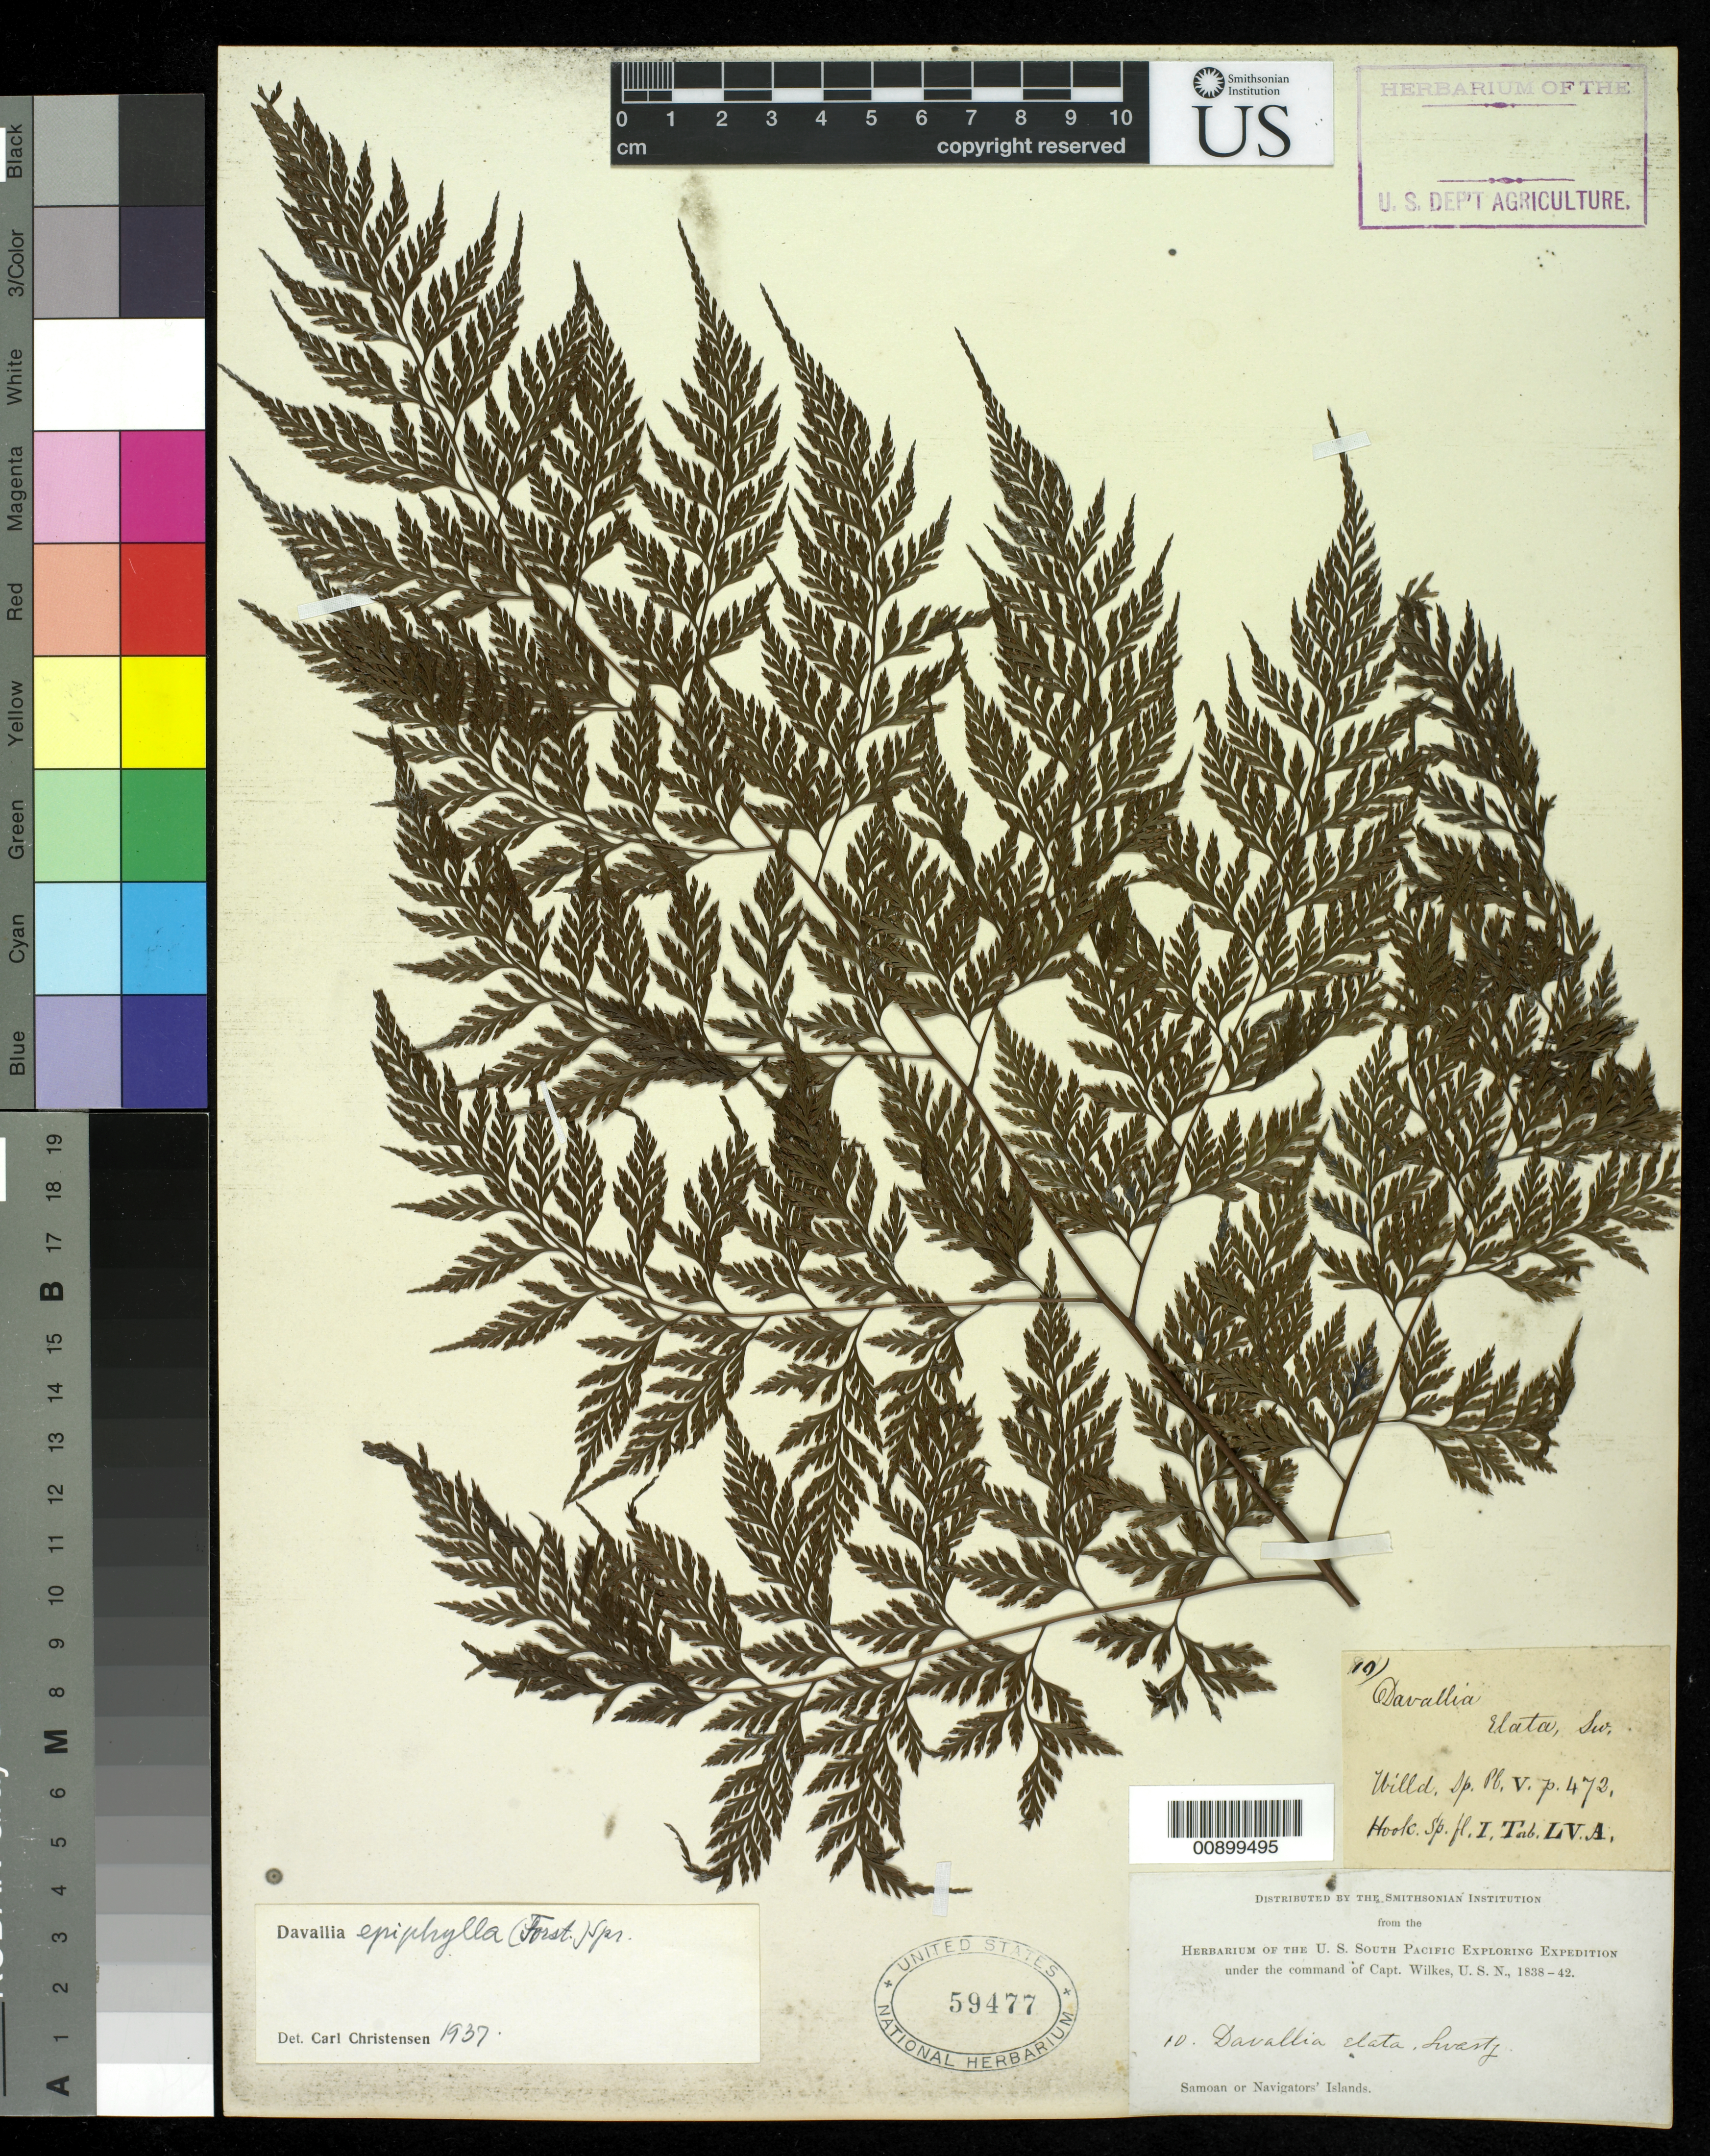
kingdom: Plantae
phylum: Tracheophyta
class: Polypodiopsida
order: Polypodiales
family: Davalliaceae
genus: Wibelia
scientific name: Wibelia denticulata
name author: (Burm. f.) M. Kato & Tsutsumi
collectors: Wilkes Explor. Exped.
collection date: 1838/1842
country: American Samoa / Samoa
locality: Samoan Islands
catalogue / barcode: US 59477